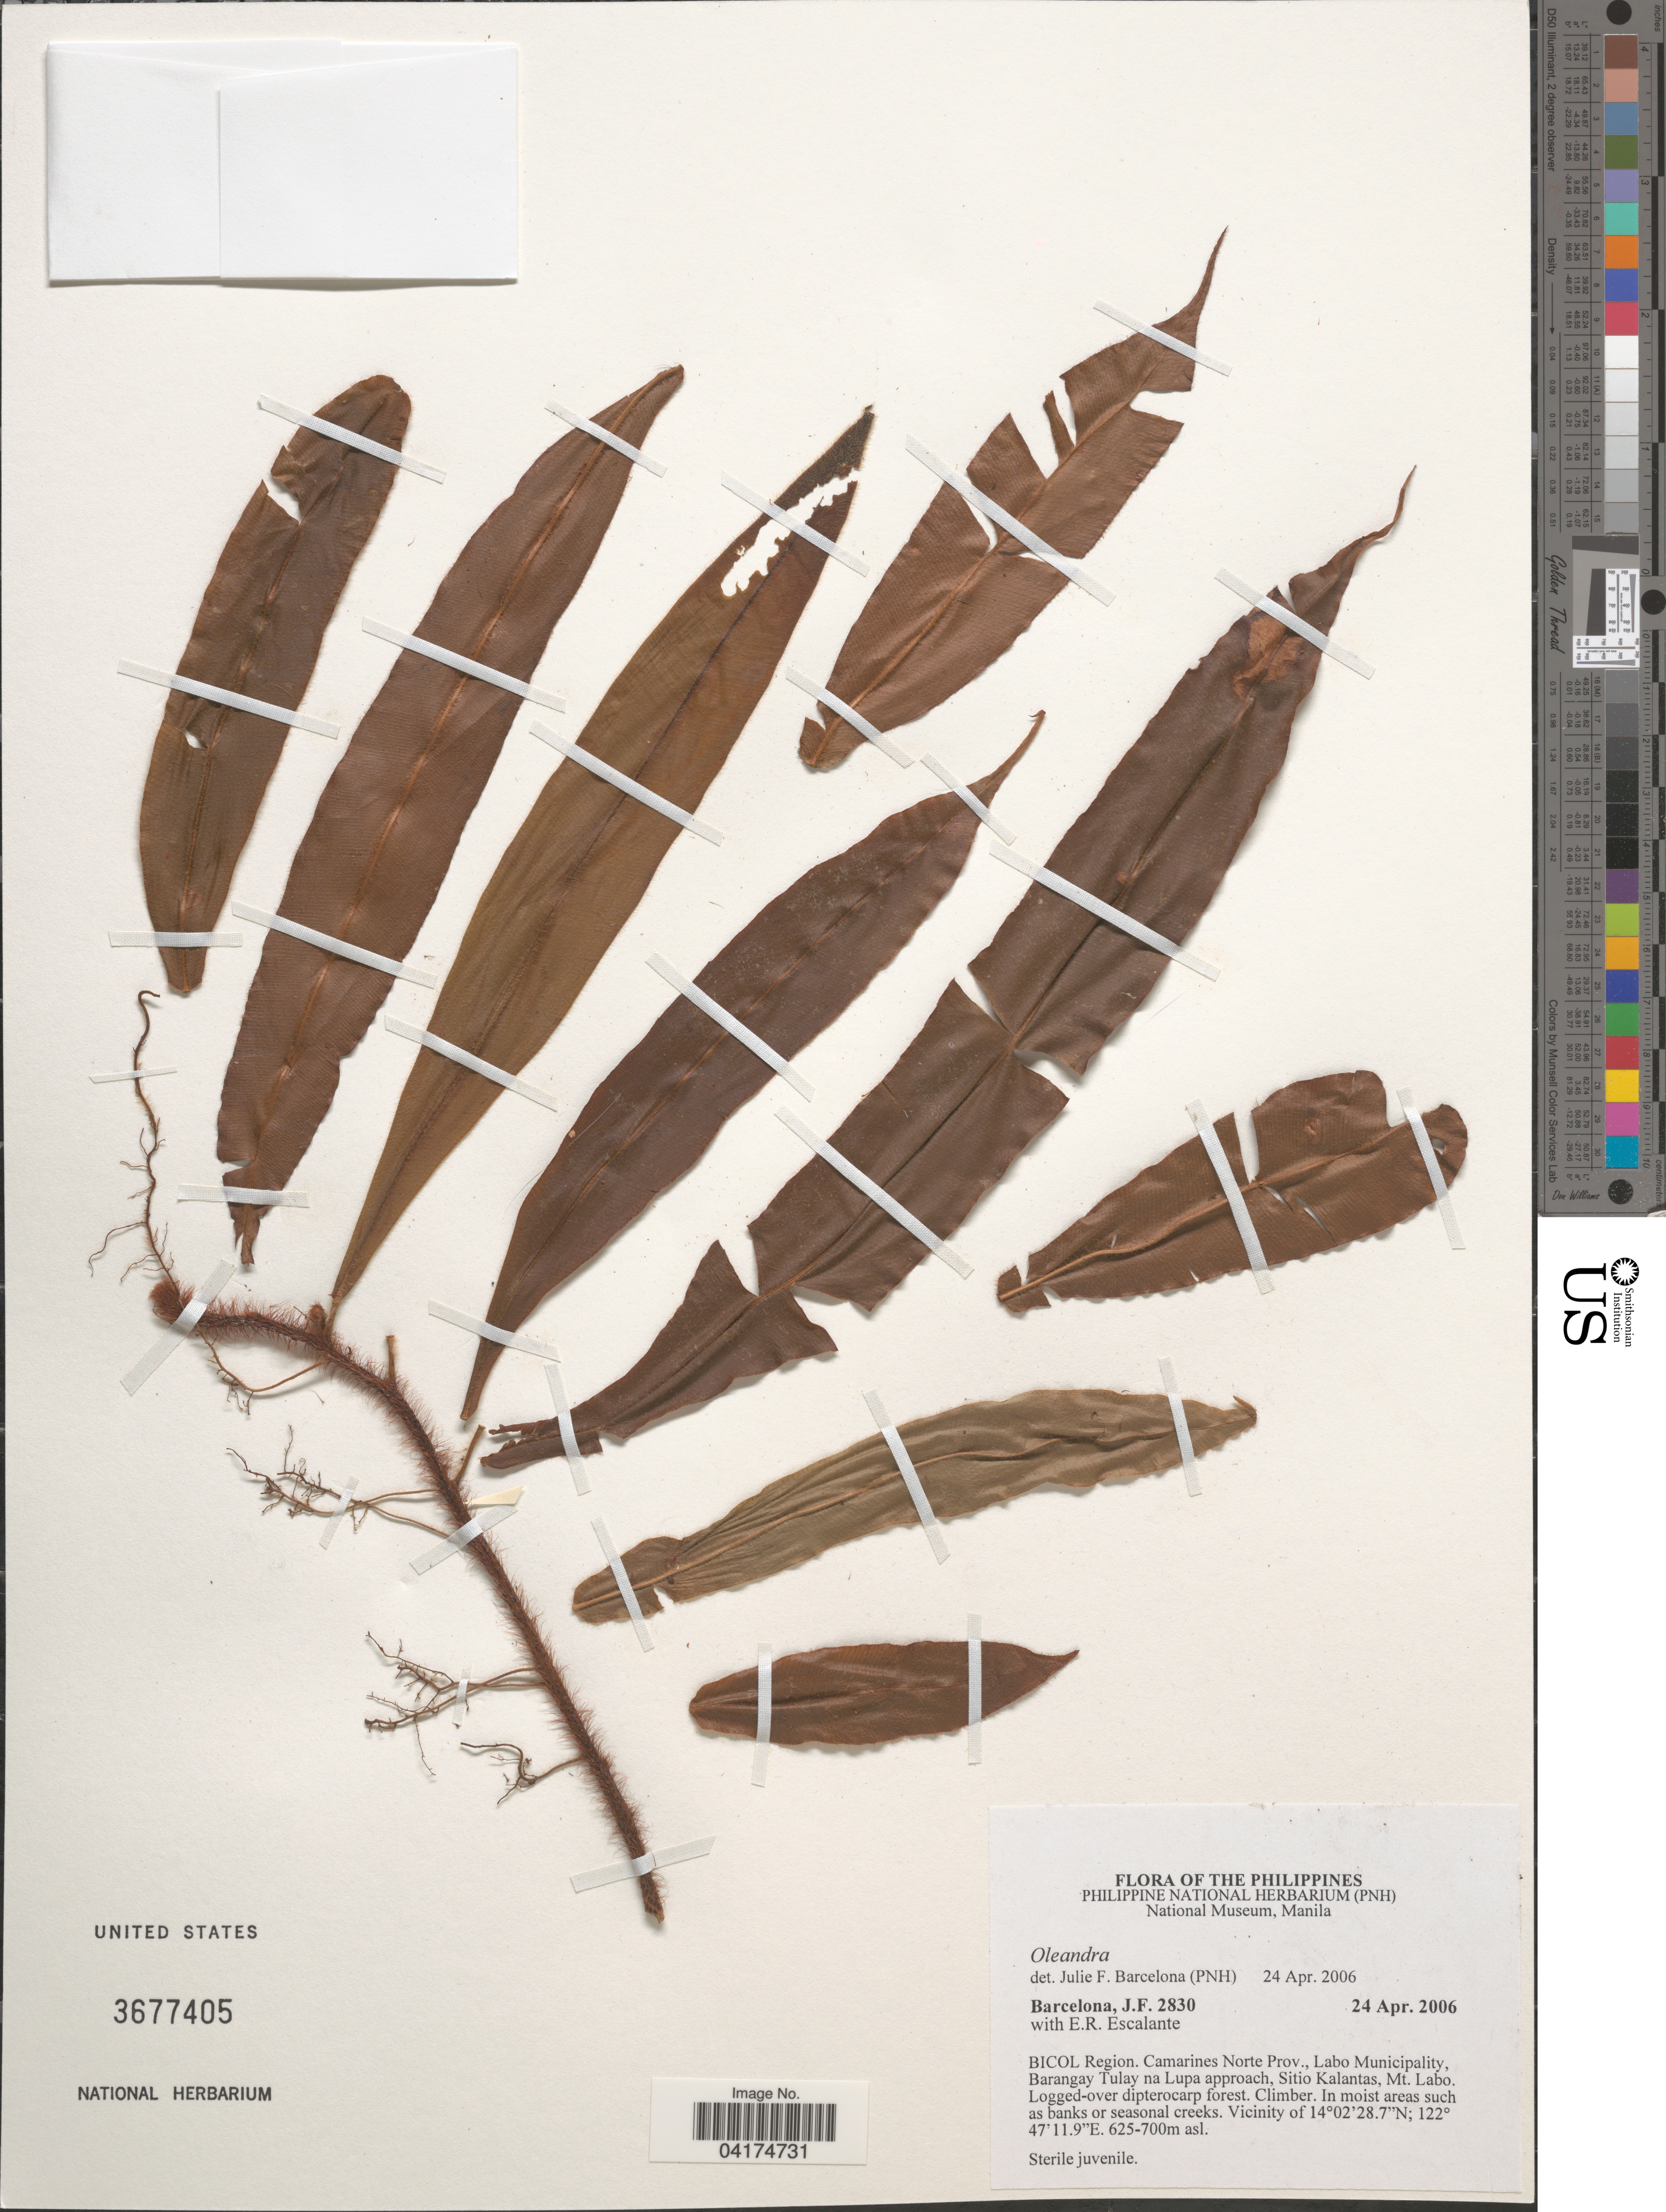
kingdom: Plantae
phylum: Tracheophyta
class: Polypodiopsida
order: Polypodiales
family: Oleandraceae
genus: Oleandra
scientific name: Oleandra sp.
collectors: J. F. Barcelona & E. Escalante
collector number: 2830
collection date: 2006-04-24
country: Philippines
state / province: Bicol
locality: BICOL Region. Camarines Norte Prov., Labo Municipality, Barangay Tulay na Lupa approach, Sitio Kalantas, Mt. Labo.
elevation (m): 625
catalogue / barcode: US 3677405